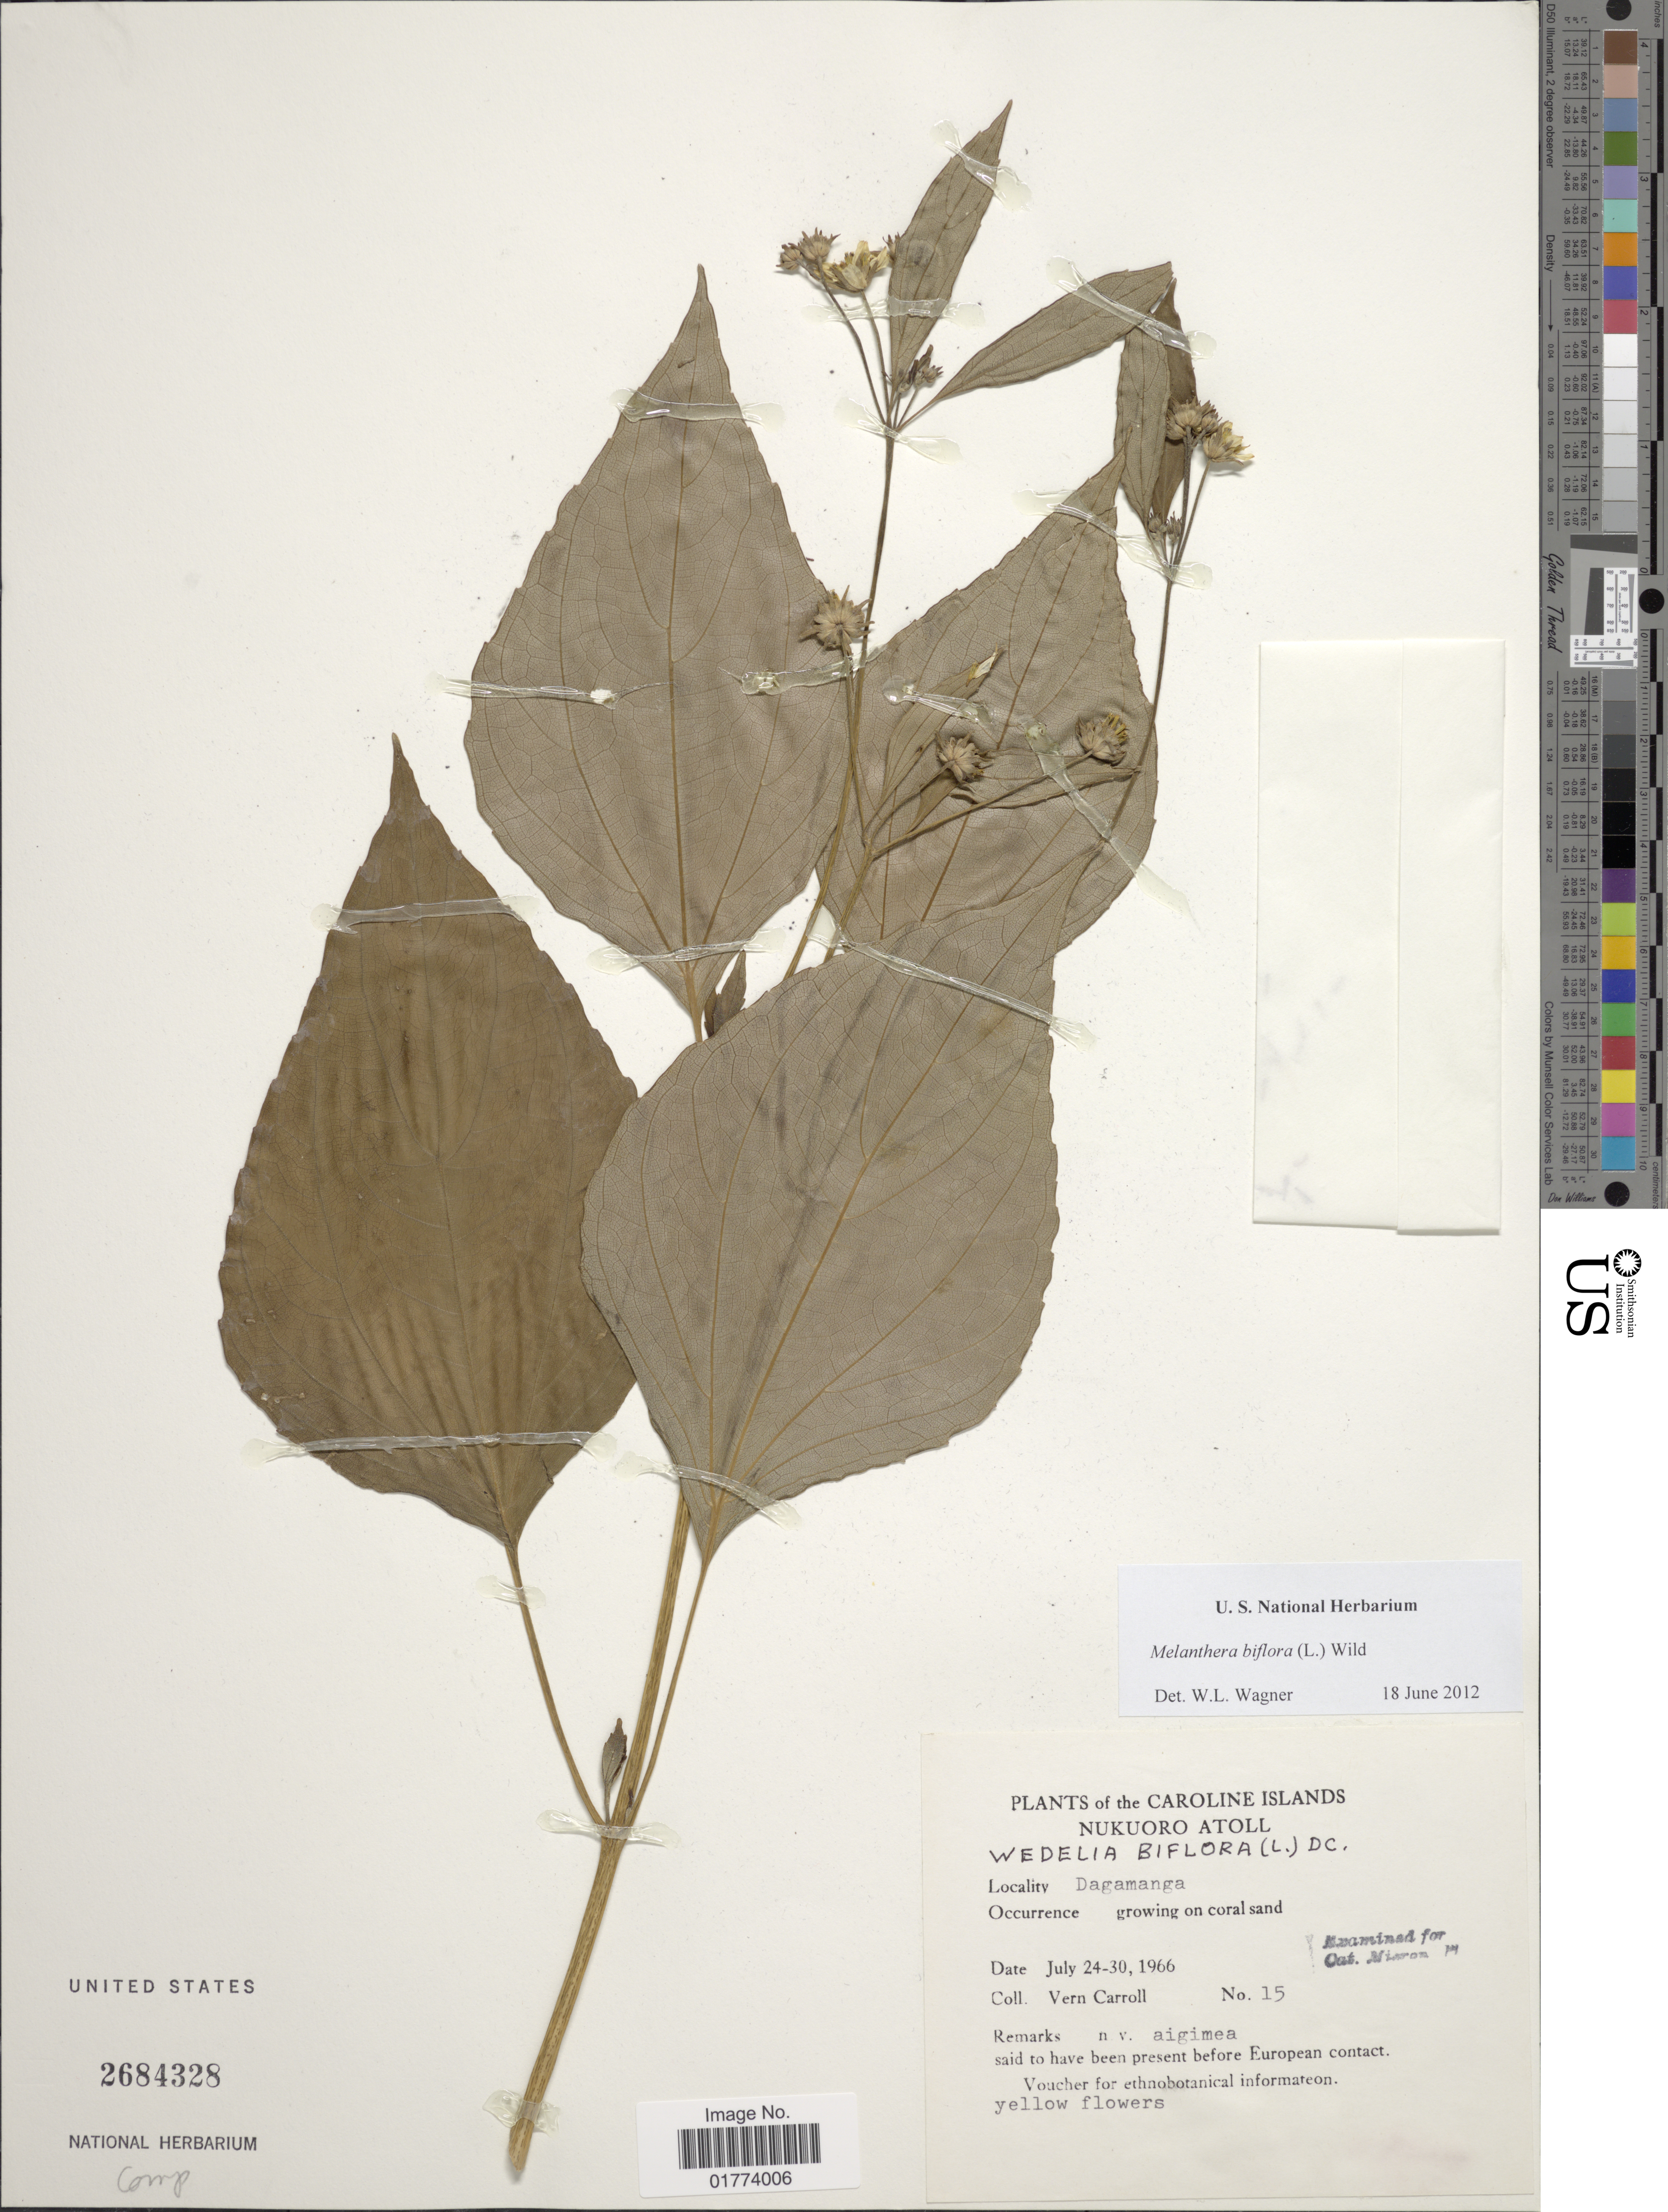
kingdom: Plantae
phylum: Tracheophyta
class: Magnoliopsida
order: Asterales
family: Asteraceae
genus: Wollastonia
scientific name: Wollastonia biflora var. biflora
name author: (L.) DC.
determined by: Wagner, W. L., (BOT), Smithsonian Institution - National Museum of Natural History (UNITED STATES)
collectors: V. Carroll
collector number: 15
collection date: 1966-07-24/1966-07-30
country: Micronesia, Federated States of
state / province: Pohnpei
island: Nukuoro Atoll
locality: Caroline Islands, Nukuoro Atoll, Dagamanga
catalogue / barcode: US 2684328